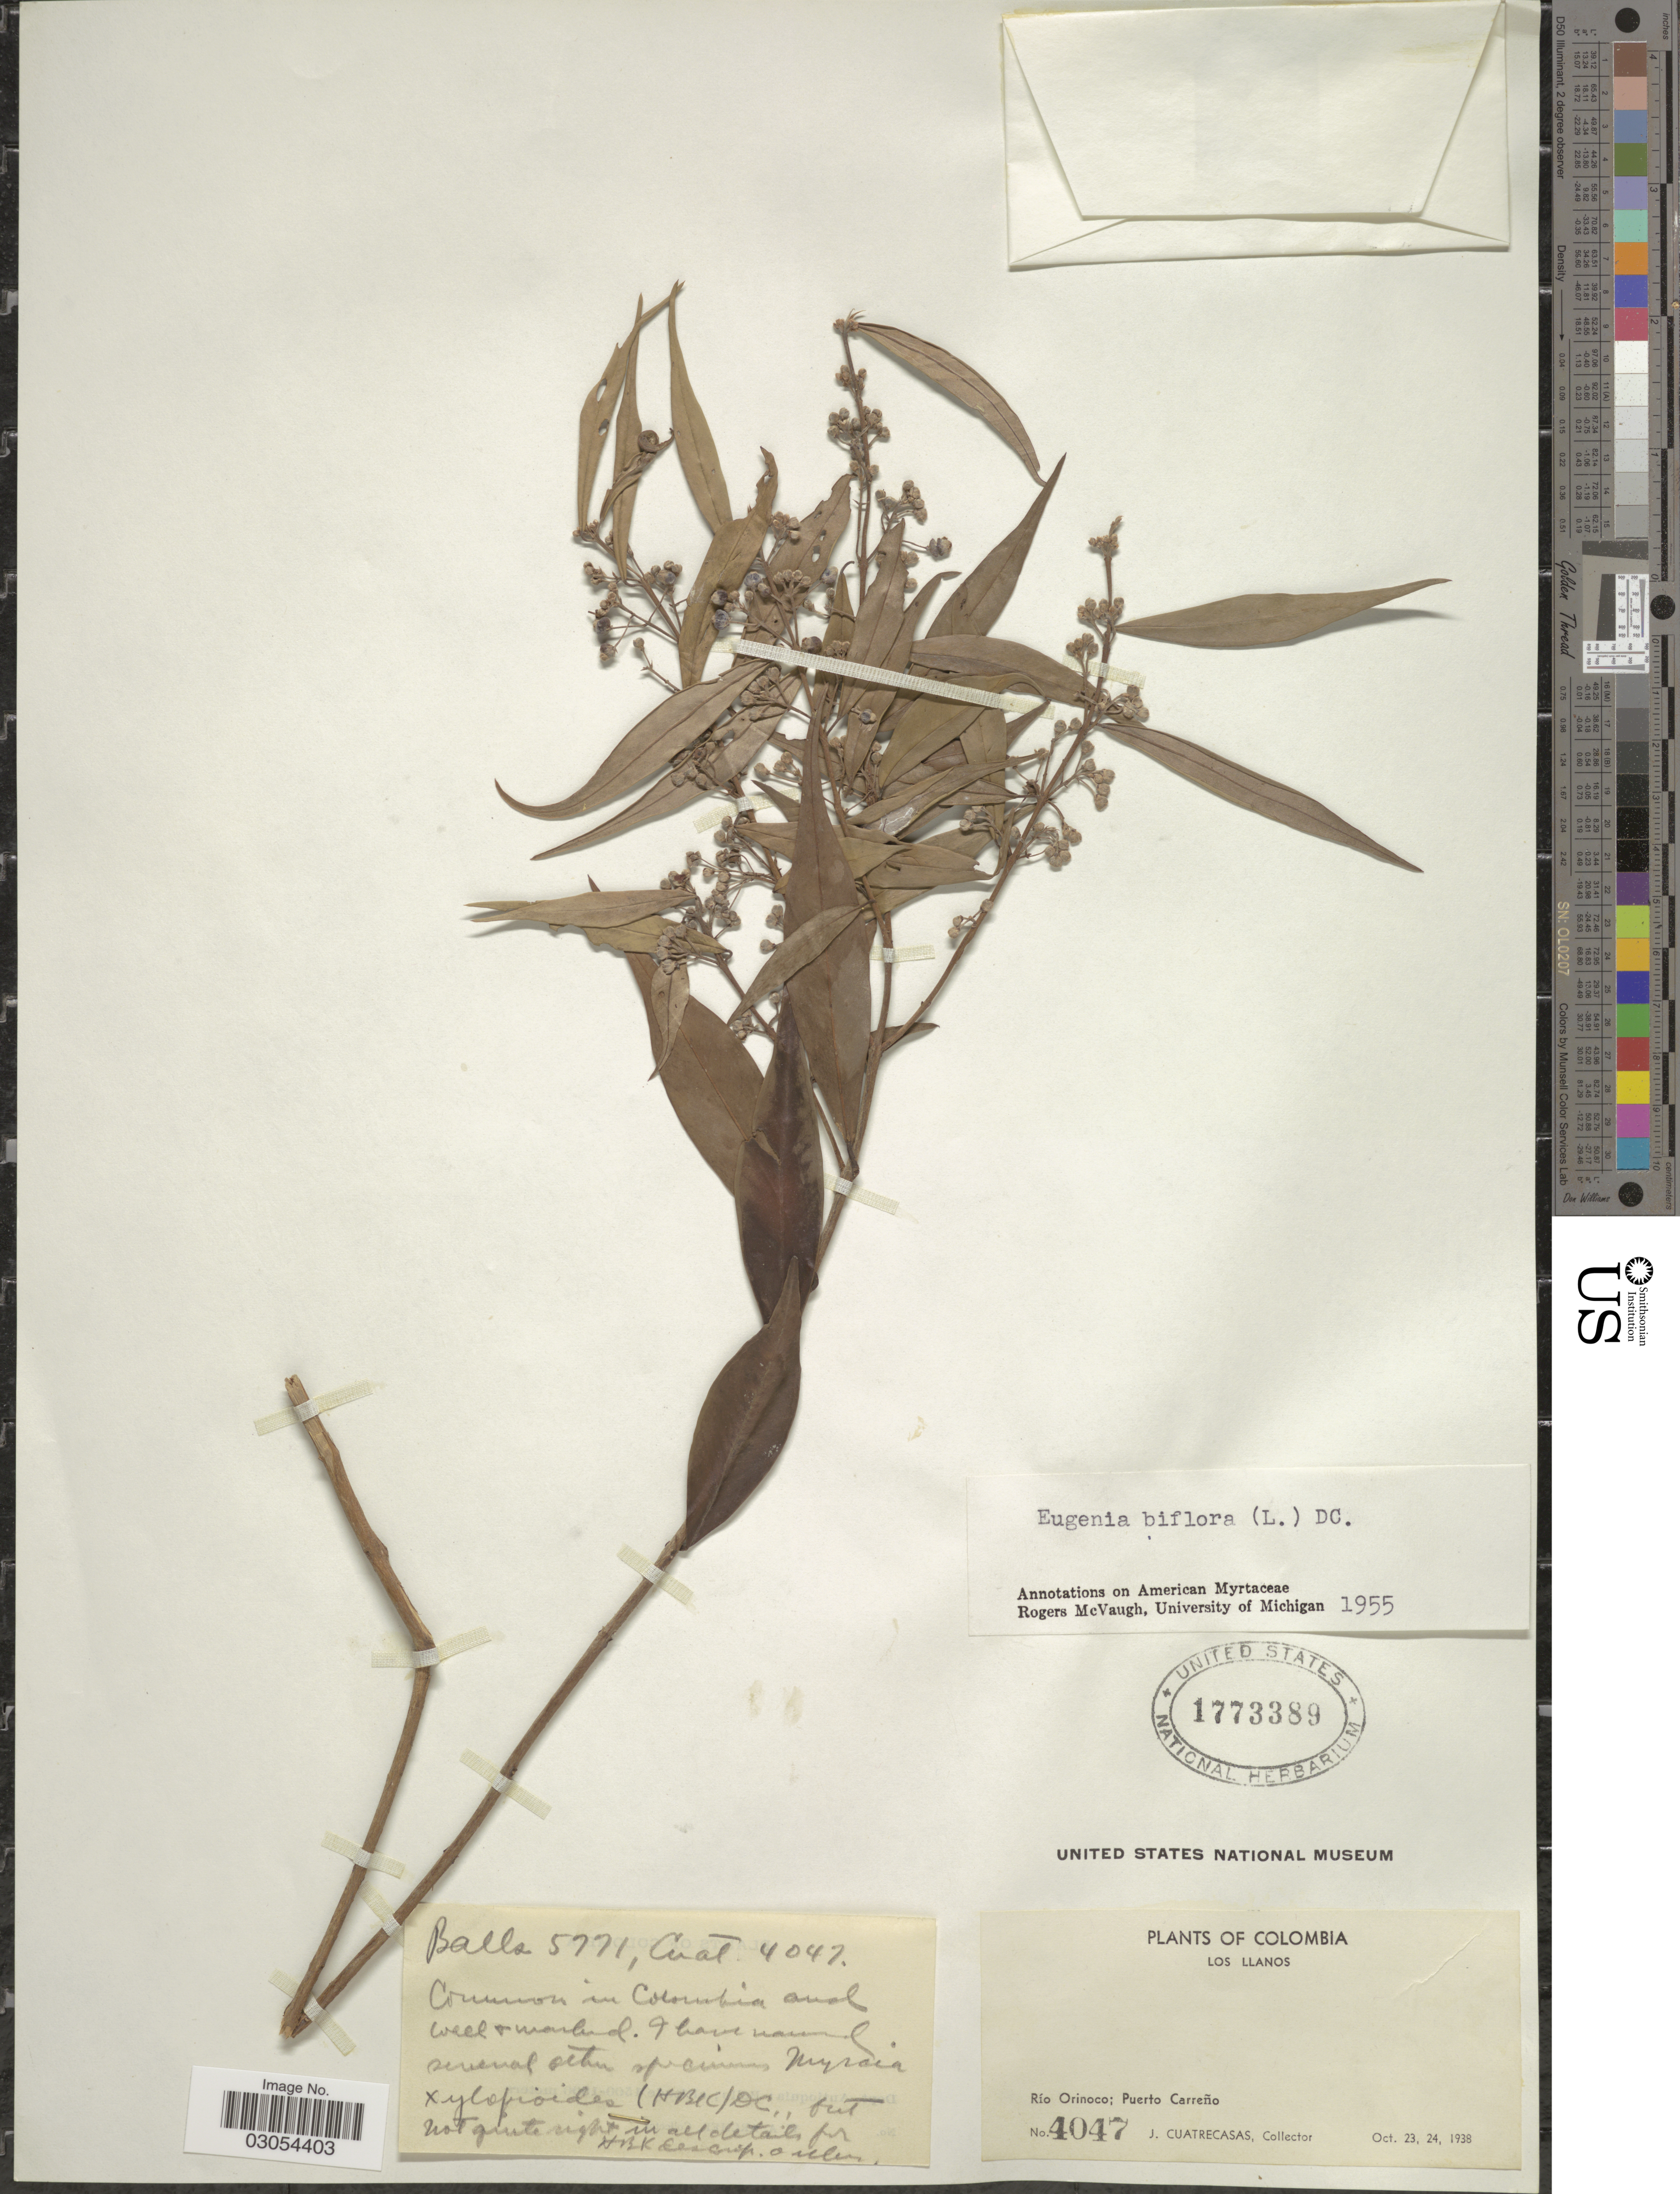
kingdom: Plantae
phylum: Tracheophyta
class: Magnoliopsida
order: Myrtales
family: Myrtaceae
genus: Eugenia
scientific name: Eugenia biflora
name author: (L.) DC.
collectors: J. Cuatrecasas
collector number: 4047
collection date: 1938-10-23/1938-10-24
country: Colombia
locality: Los Llanos. Río Orinoco; Puerto Carreño. Common in Colombia.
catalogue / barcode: US 1773389